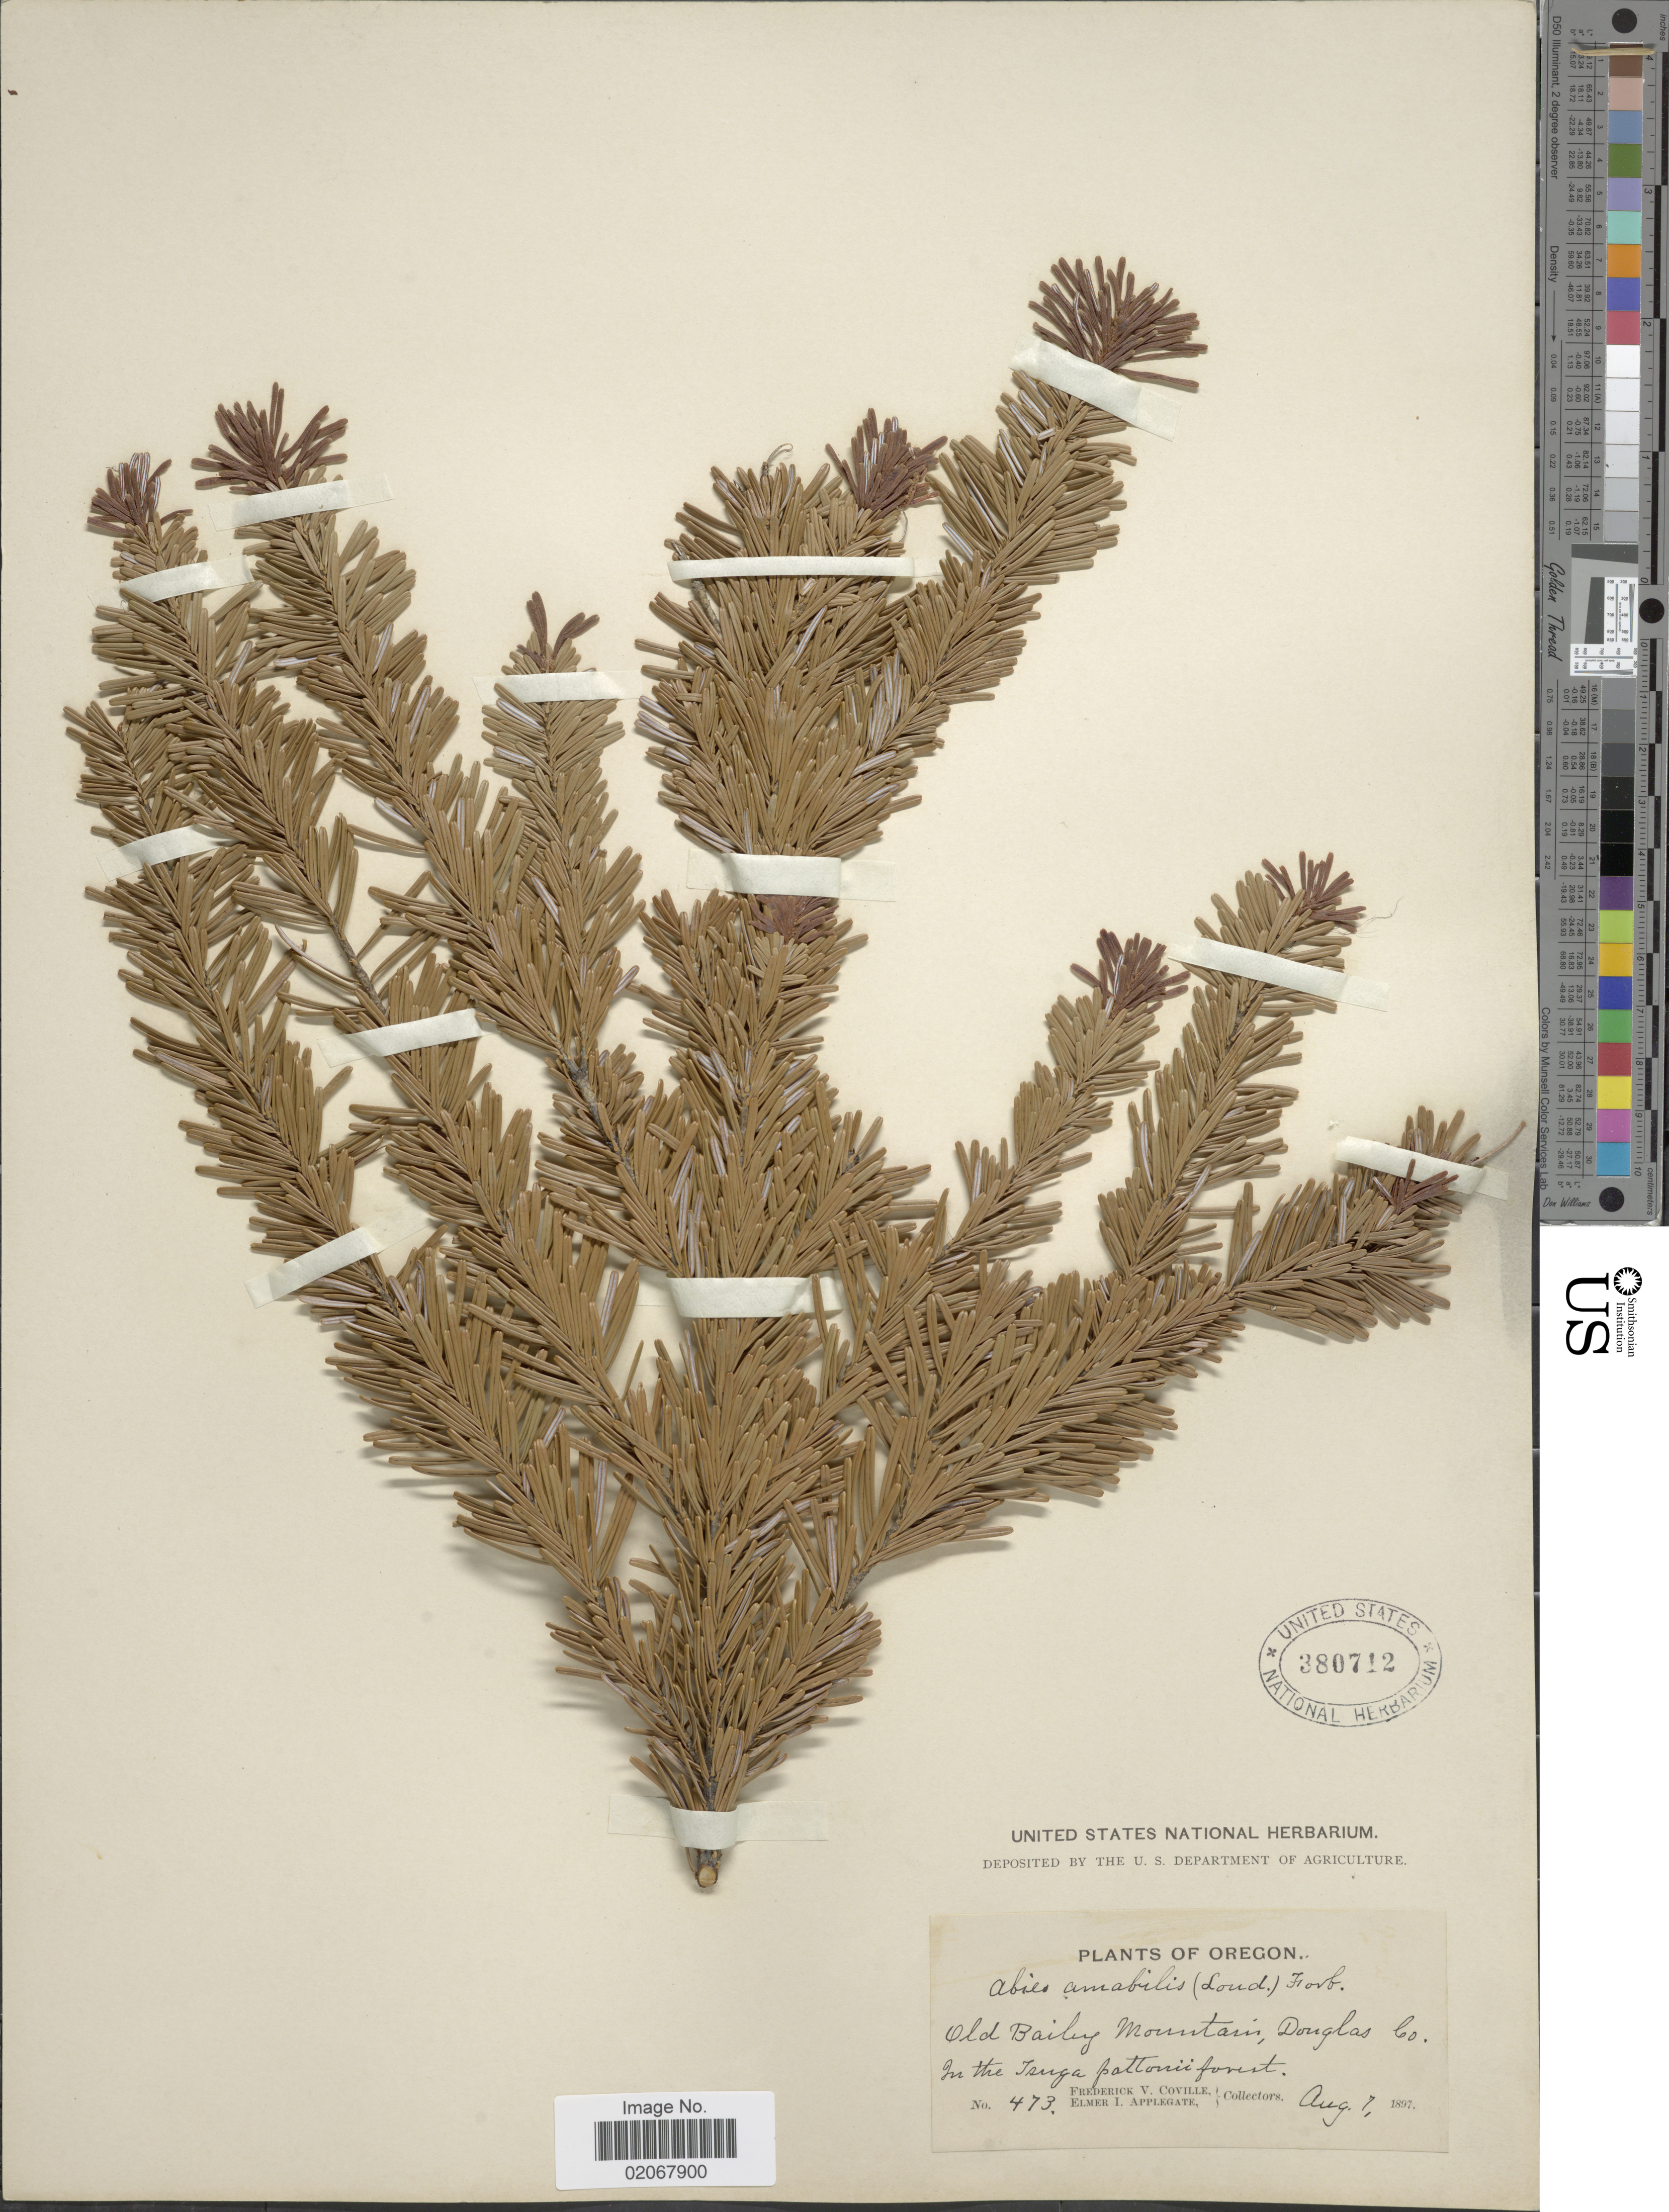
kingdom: Plantae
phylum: Tracheophyta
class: Pinopsida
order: Pinales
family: Pinaceae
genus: Abies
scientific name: Abies amabilis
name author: Douglas ex J. Forbes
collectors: F. V. Coville & E. I. Applegate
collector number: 473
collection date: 1897-08-07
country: United States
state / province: Oregon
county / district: Douglas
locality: Old Bailey Mountain, Douglas Co. In the Tsuga patonii forest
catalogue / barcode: US 380712